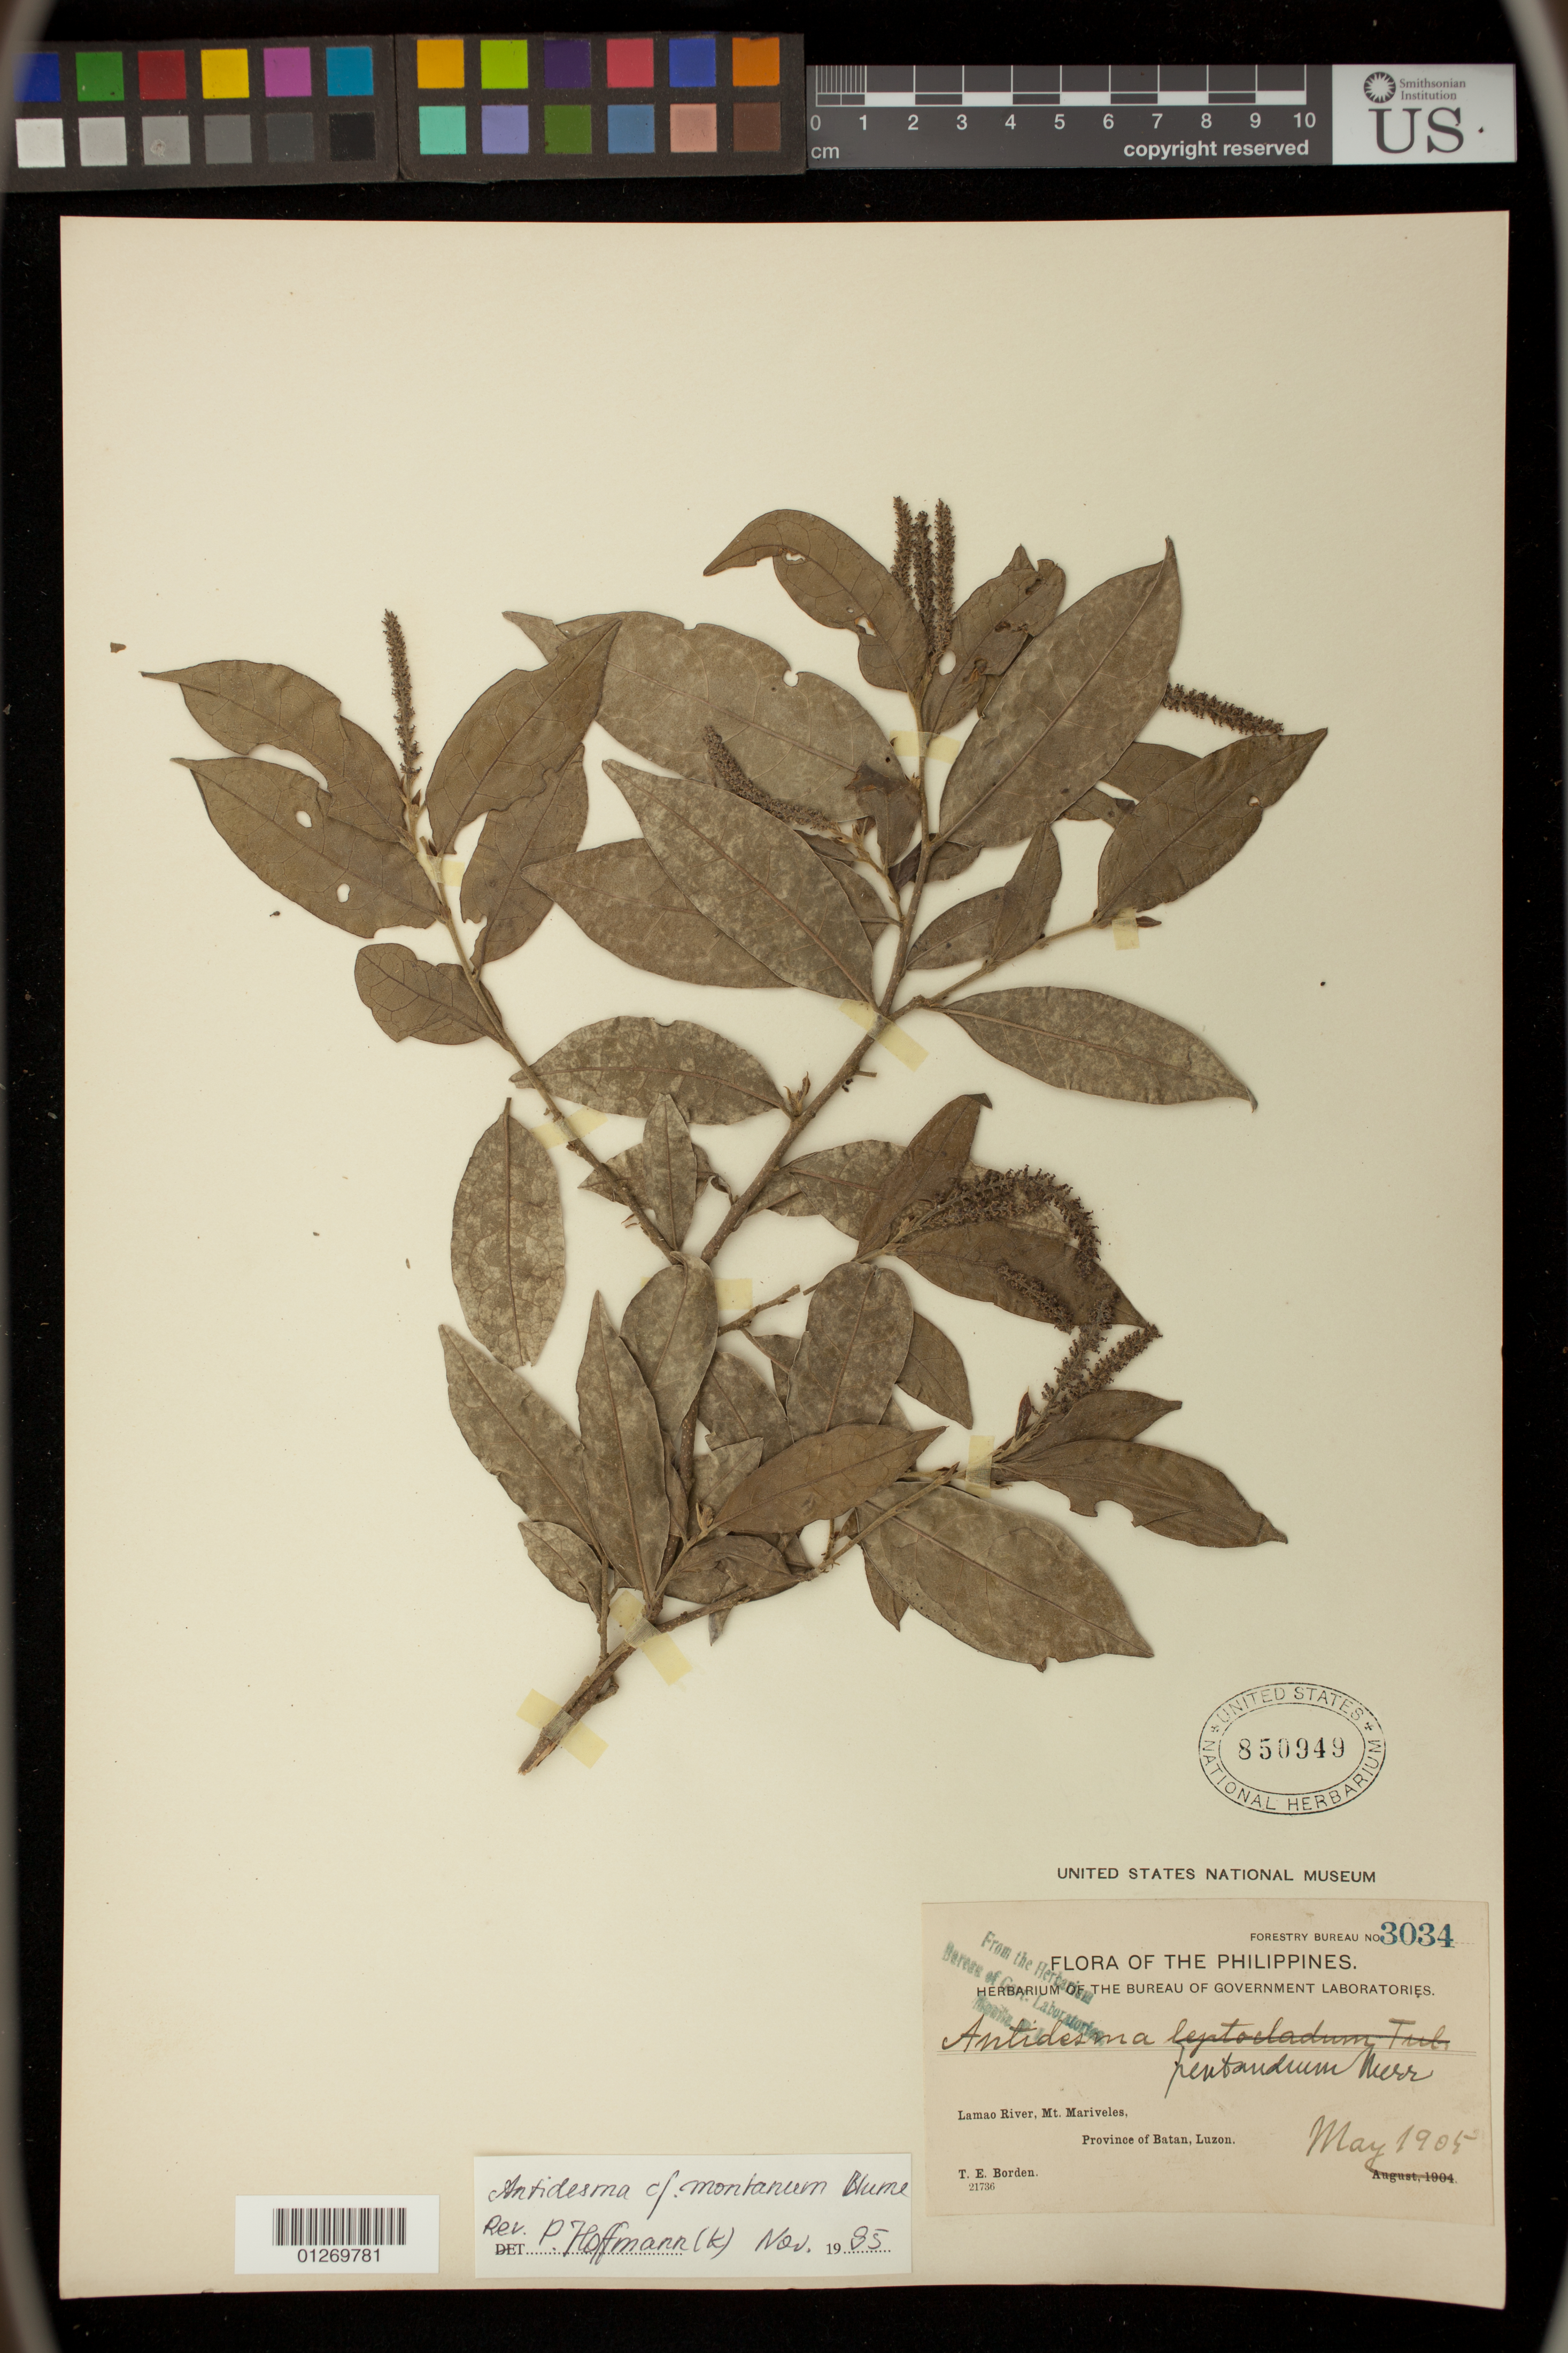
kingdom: Plantae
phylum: Tracheophyta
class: Magnoliopsida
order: Malpighiales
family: Phyllanthaceae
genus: Antidesma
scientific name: Antidesma montanum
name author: Blume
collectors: T. E. Borden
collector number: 3034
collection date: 1905-05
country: Philippines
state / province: Central Luzon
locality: Lamao River, Mt. Mariveles, Province of Batan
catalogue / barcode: US 850949